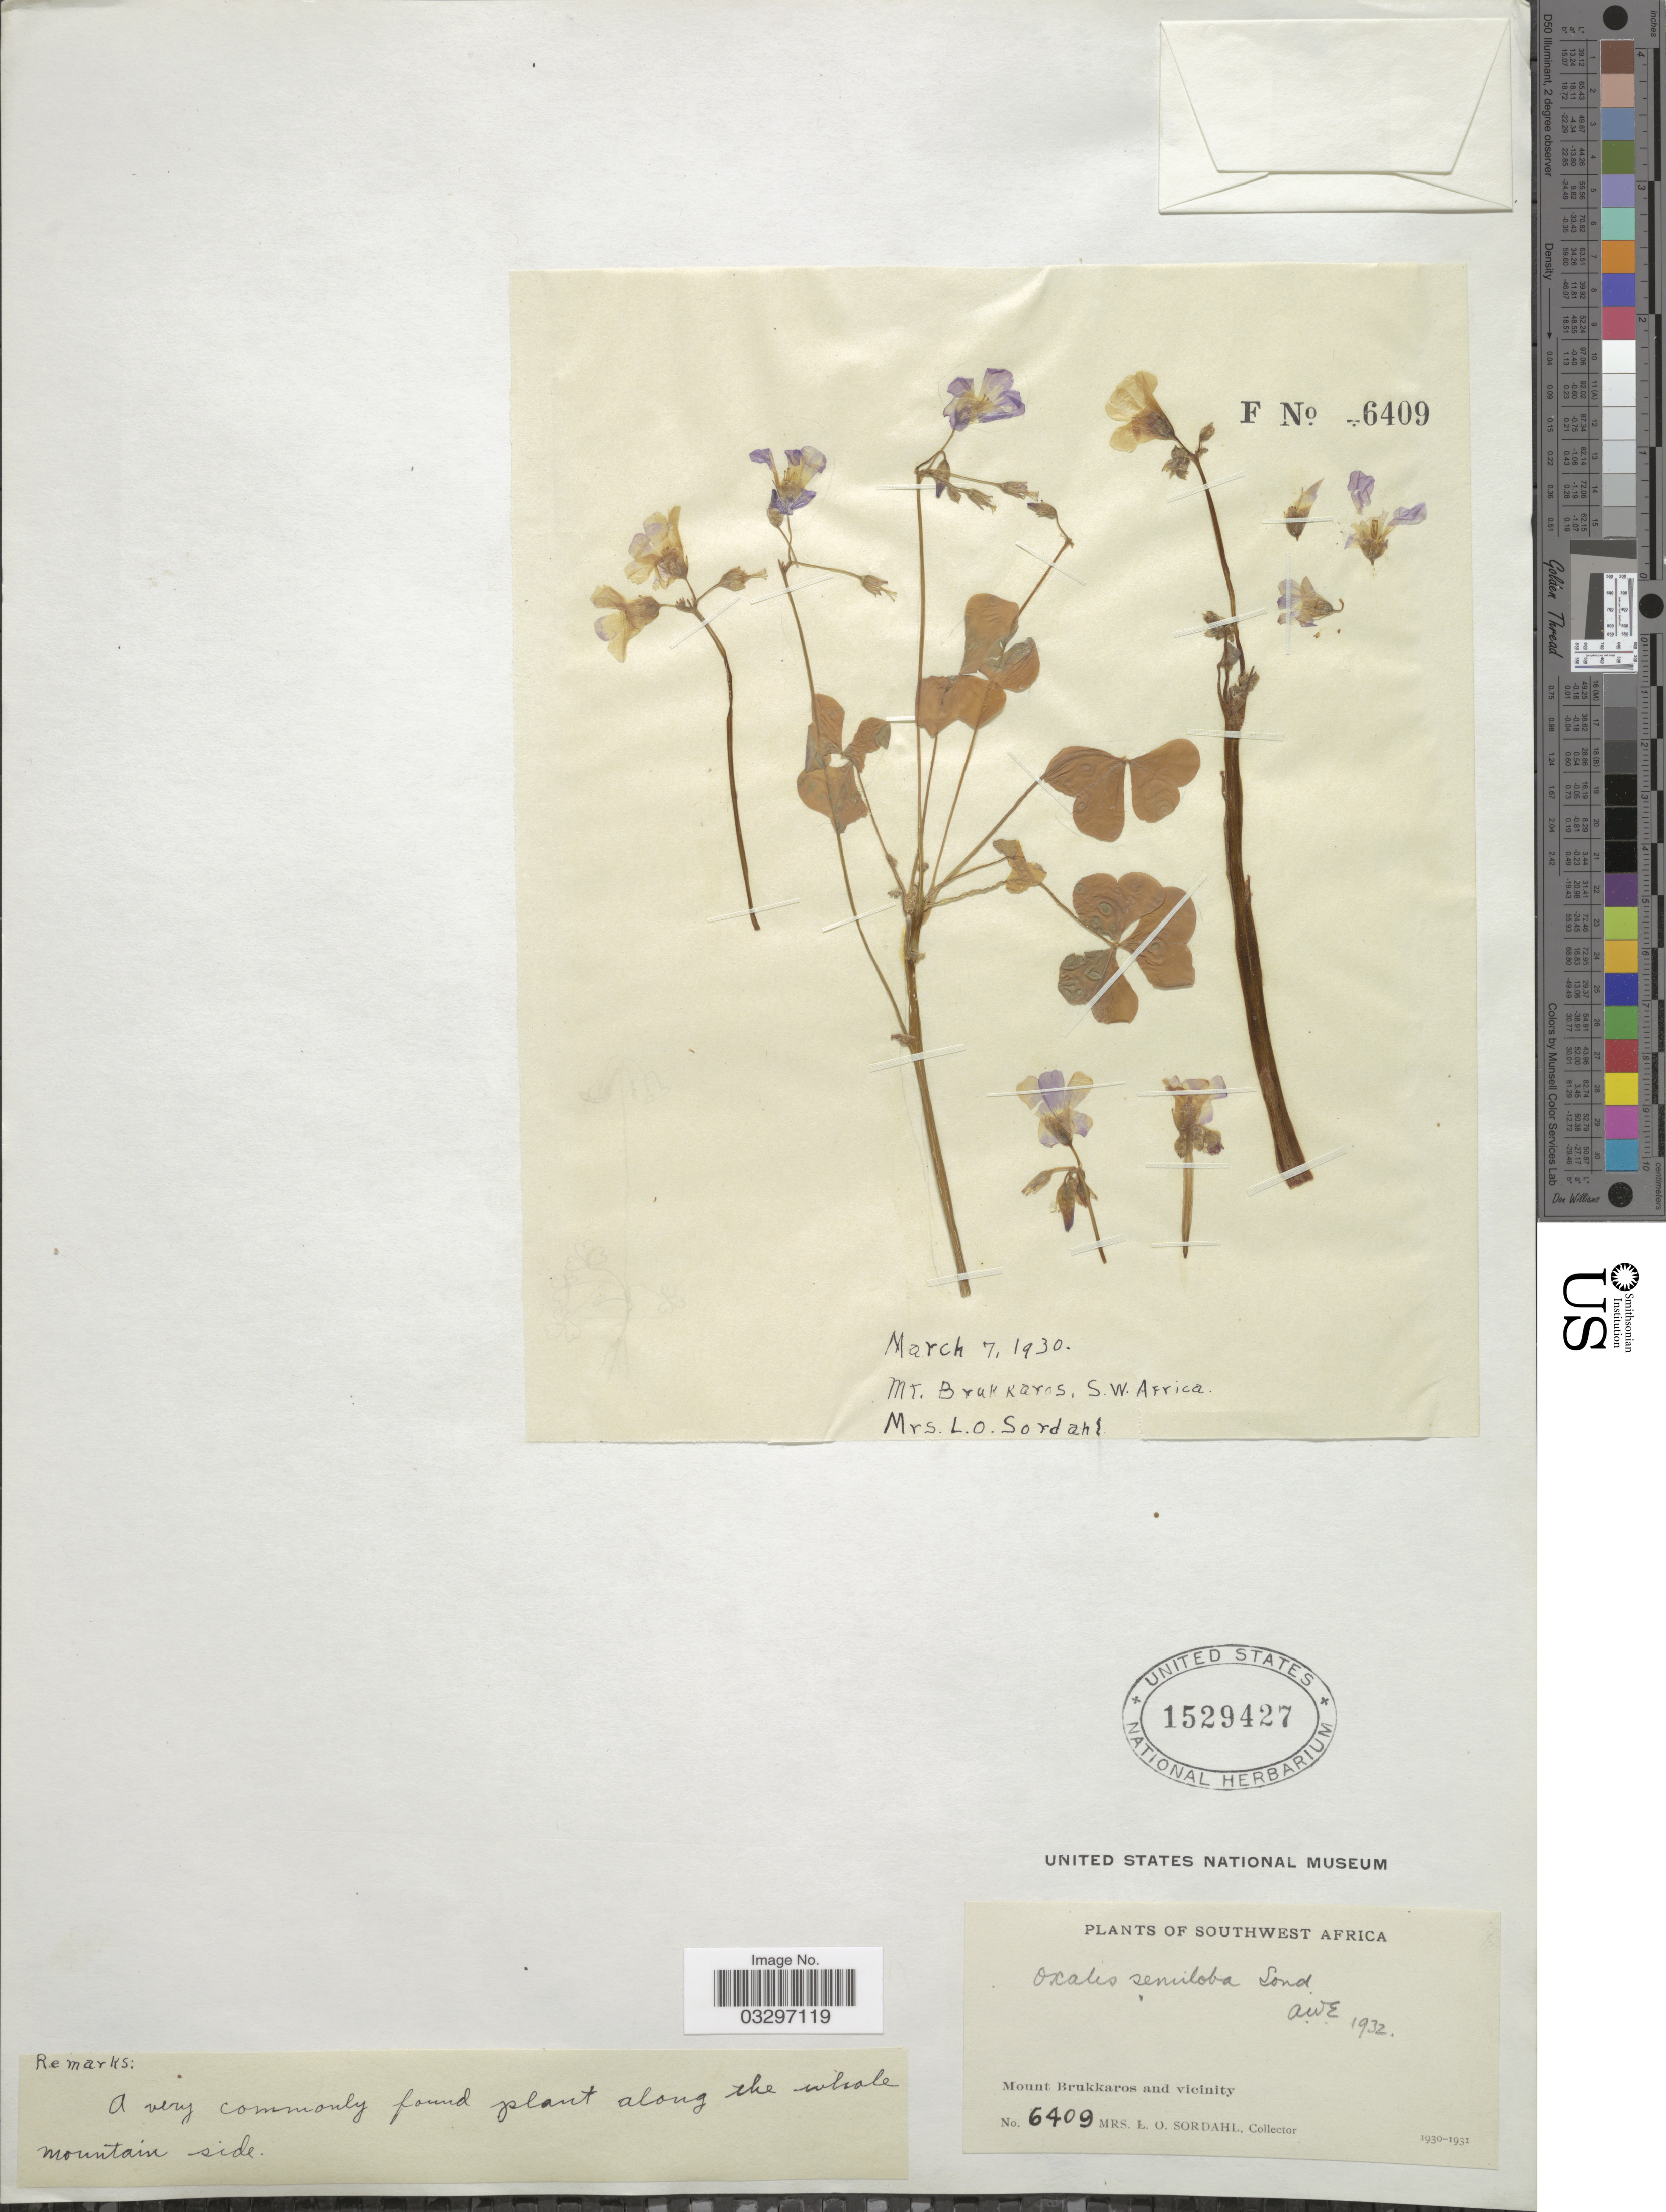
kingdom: Plantae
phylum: Tracheophyta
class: Magnoliopsida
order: Oxalidales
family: Oxalidaceae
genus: Oxalis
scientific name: Oxalis semiloba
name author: Sond.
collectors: L. Sordahl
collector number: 6409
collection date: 1930-03-07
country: Namibia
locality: Southwest Africa, Mount Brukkaros and vicinity.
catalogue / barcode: US 1529427